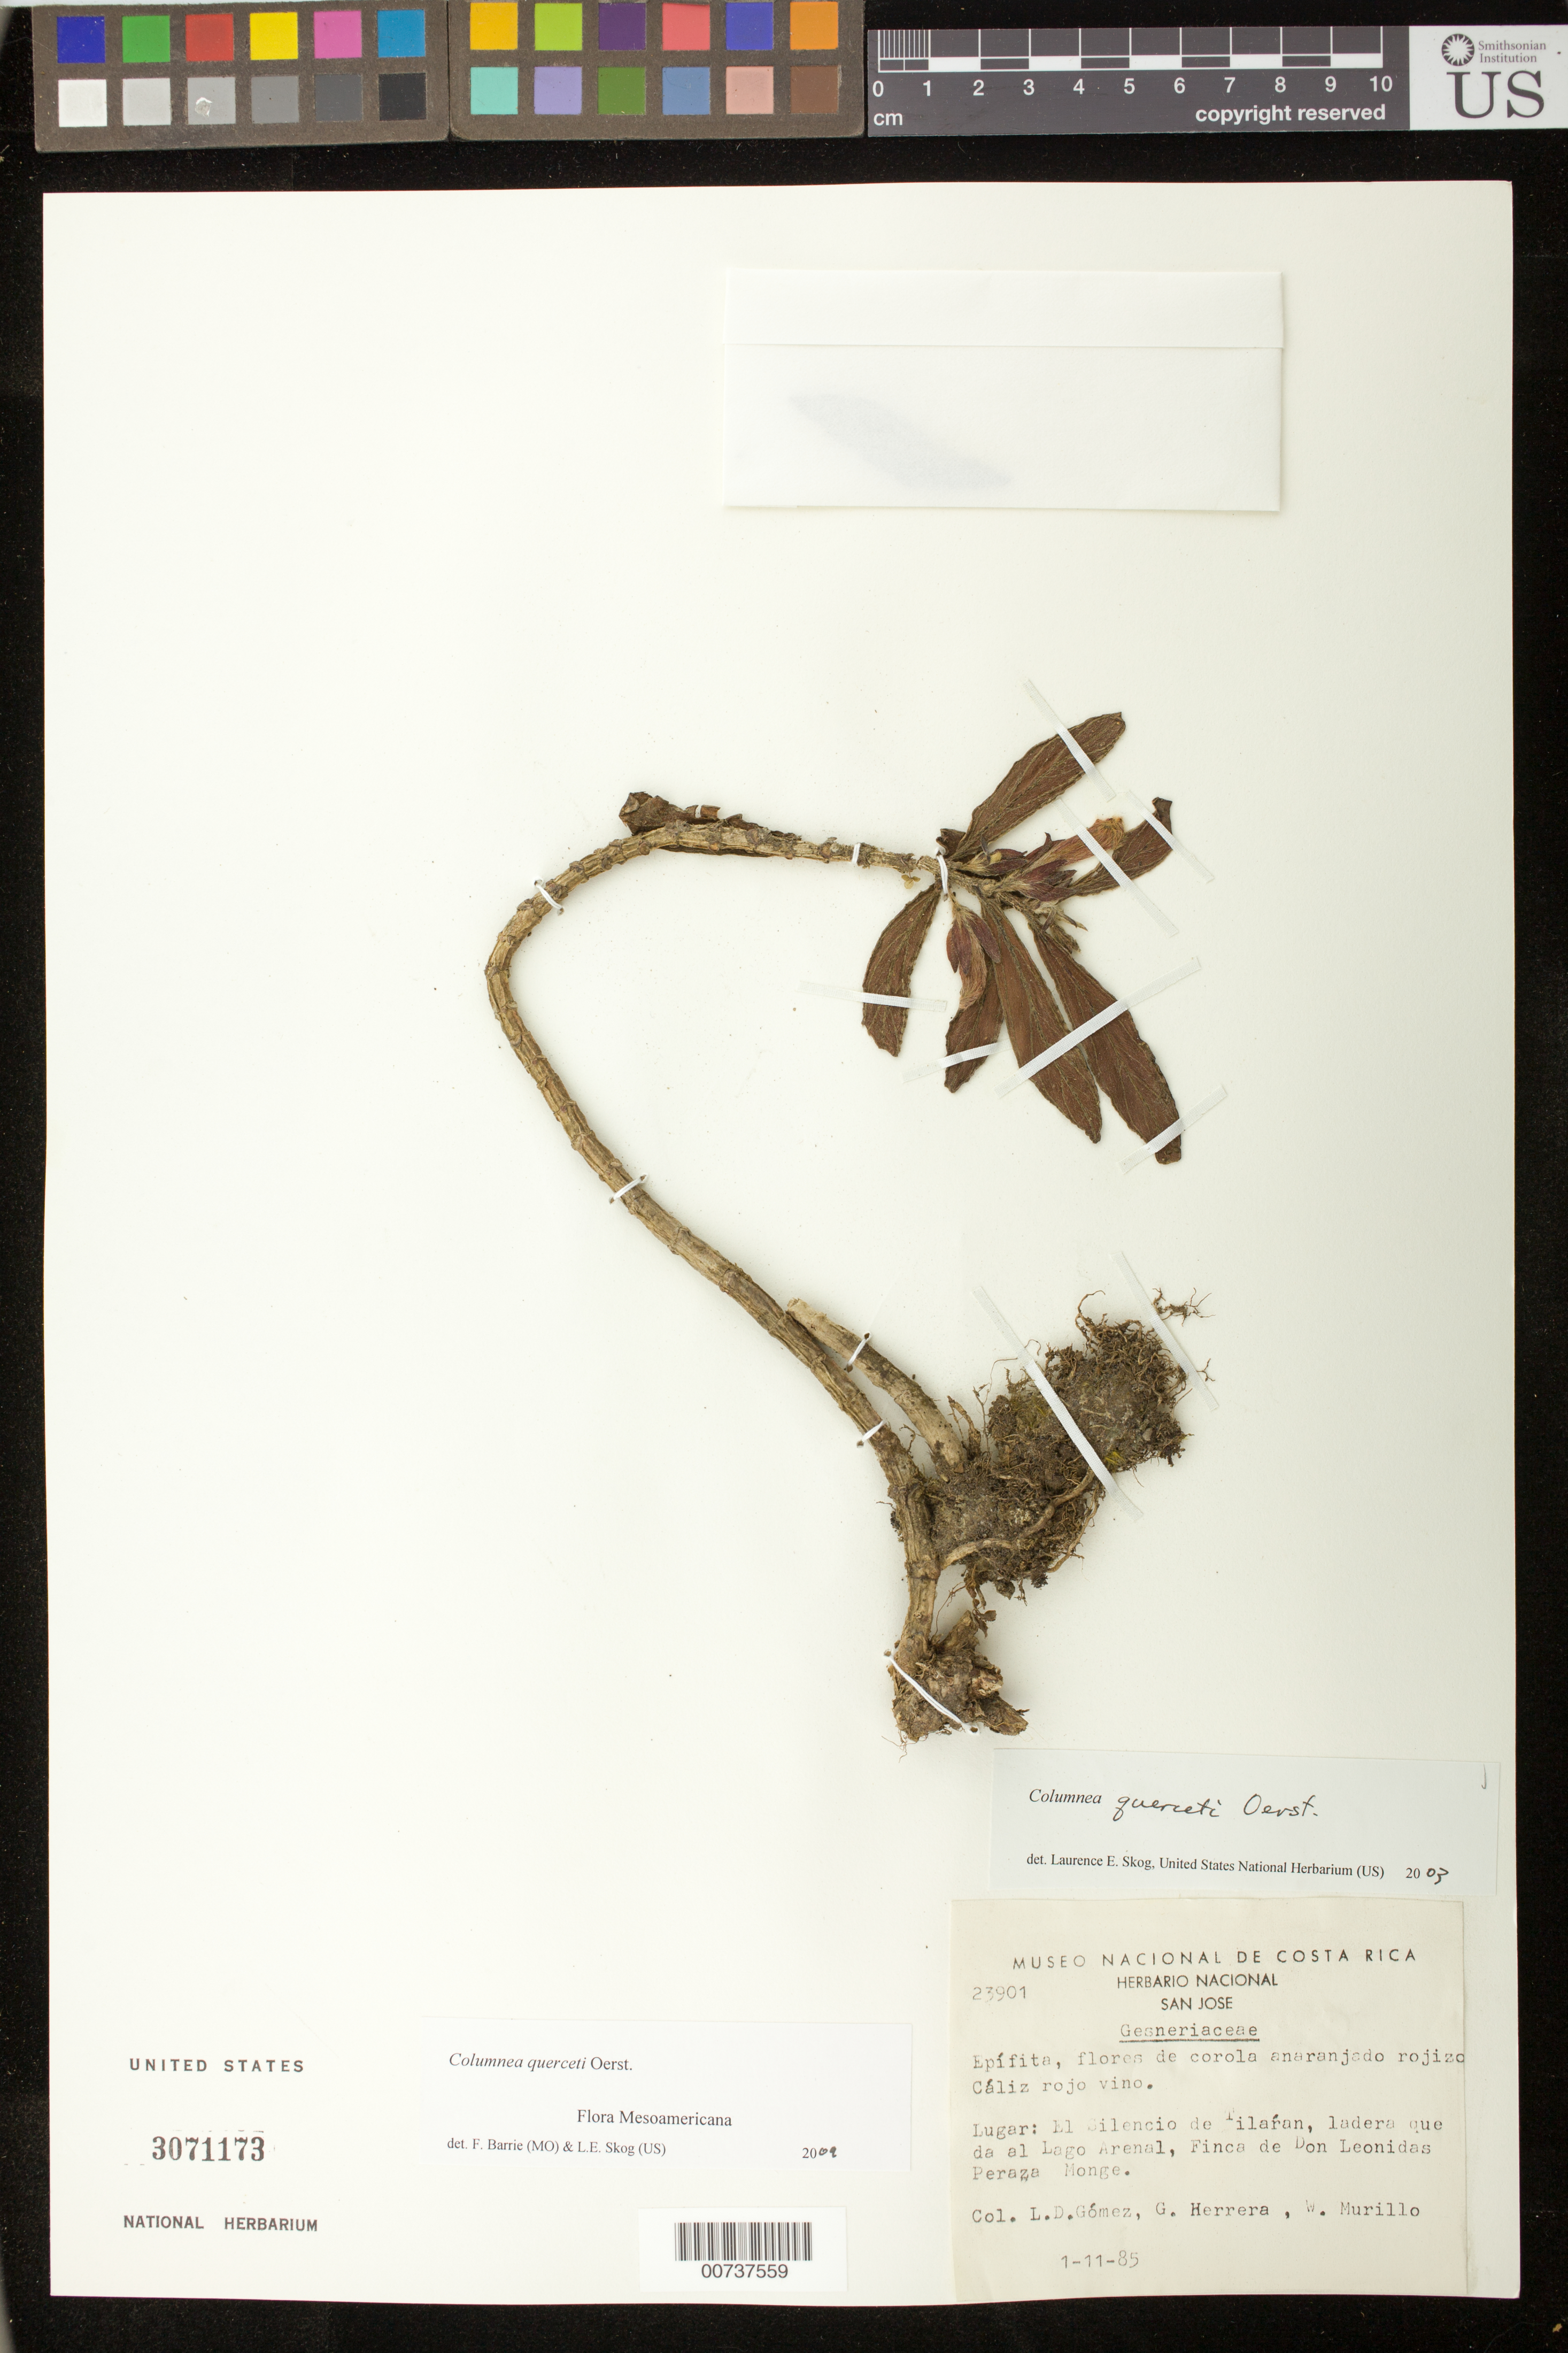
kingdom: Plantae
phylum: Tracheophyta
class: Magnoliopsida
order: Lamiales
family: Gesneriaceae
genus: Columnea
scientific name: Columnea querceti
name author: Oerst.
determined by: Skog, Laurence E.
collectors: L. D. Gómez, G. Herrera & W. Murillo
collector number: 23901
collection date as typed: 01 Nov 1985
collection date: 1985-11-01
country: Costa Rica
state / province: Guanacaste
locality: El Silencio de Tilarán, ladera que da al Lago Arenal, Finca de Don Leonidas Peraza Monge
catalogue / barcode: US 3071173